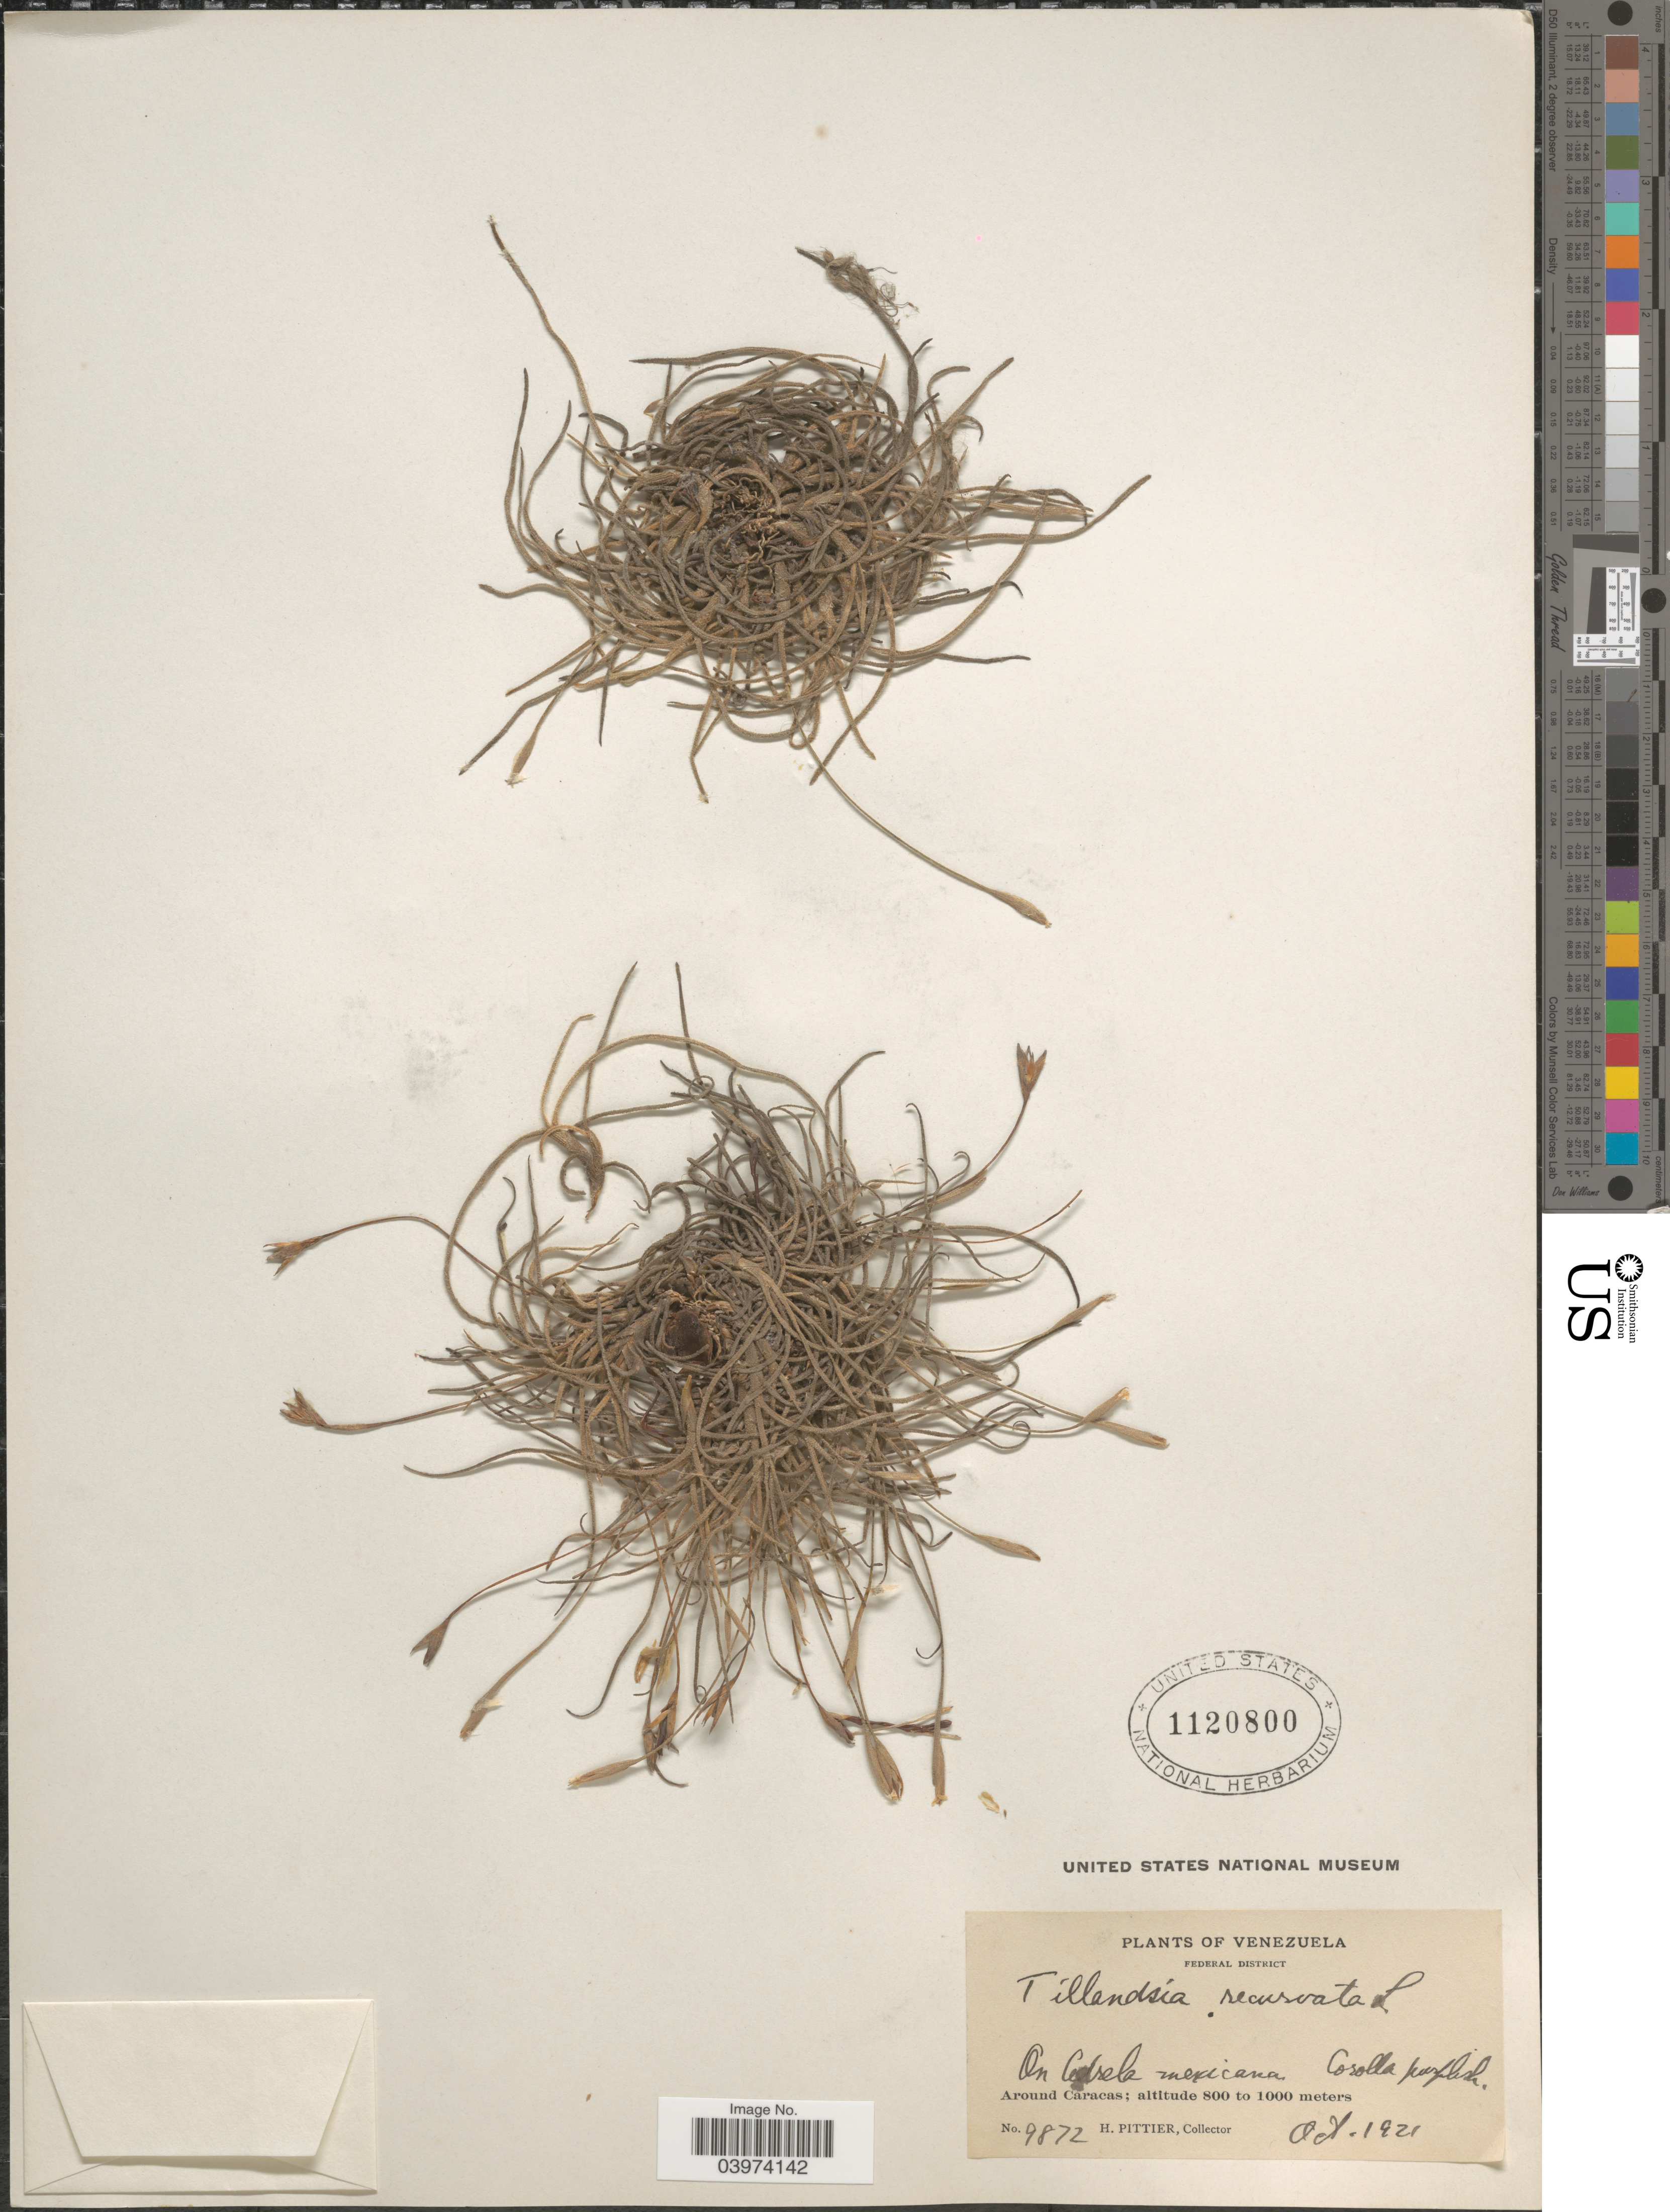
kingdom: Plantae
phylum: Tracheophyta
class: Liliopsida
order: Poales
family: Bromeliaceae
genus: Tillandsia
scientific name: Tillandsia recurvata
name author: L.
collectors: H. F. Pittier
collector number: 9872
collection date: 1921-10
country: Venezuela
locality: Federal District. Around Caracas.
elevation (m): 800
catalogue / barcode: US 1120800